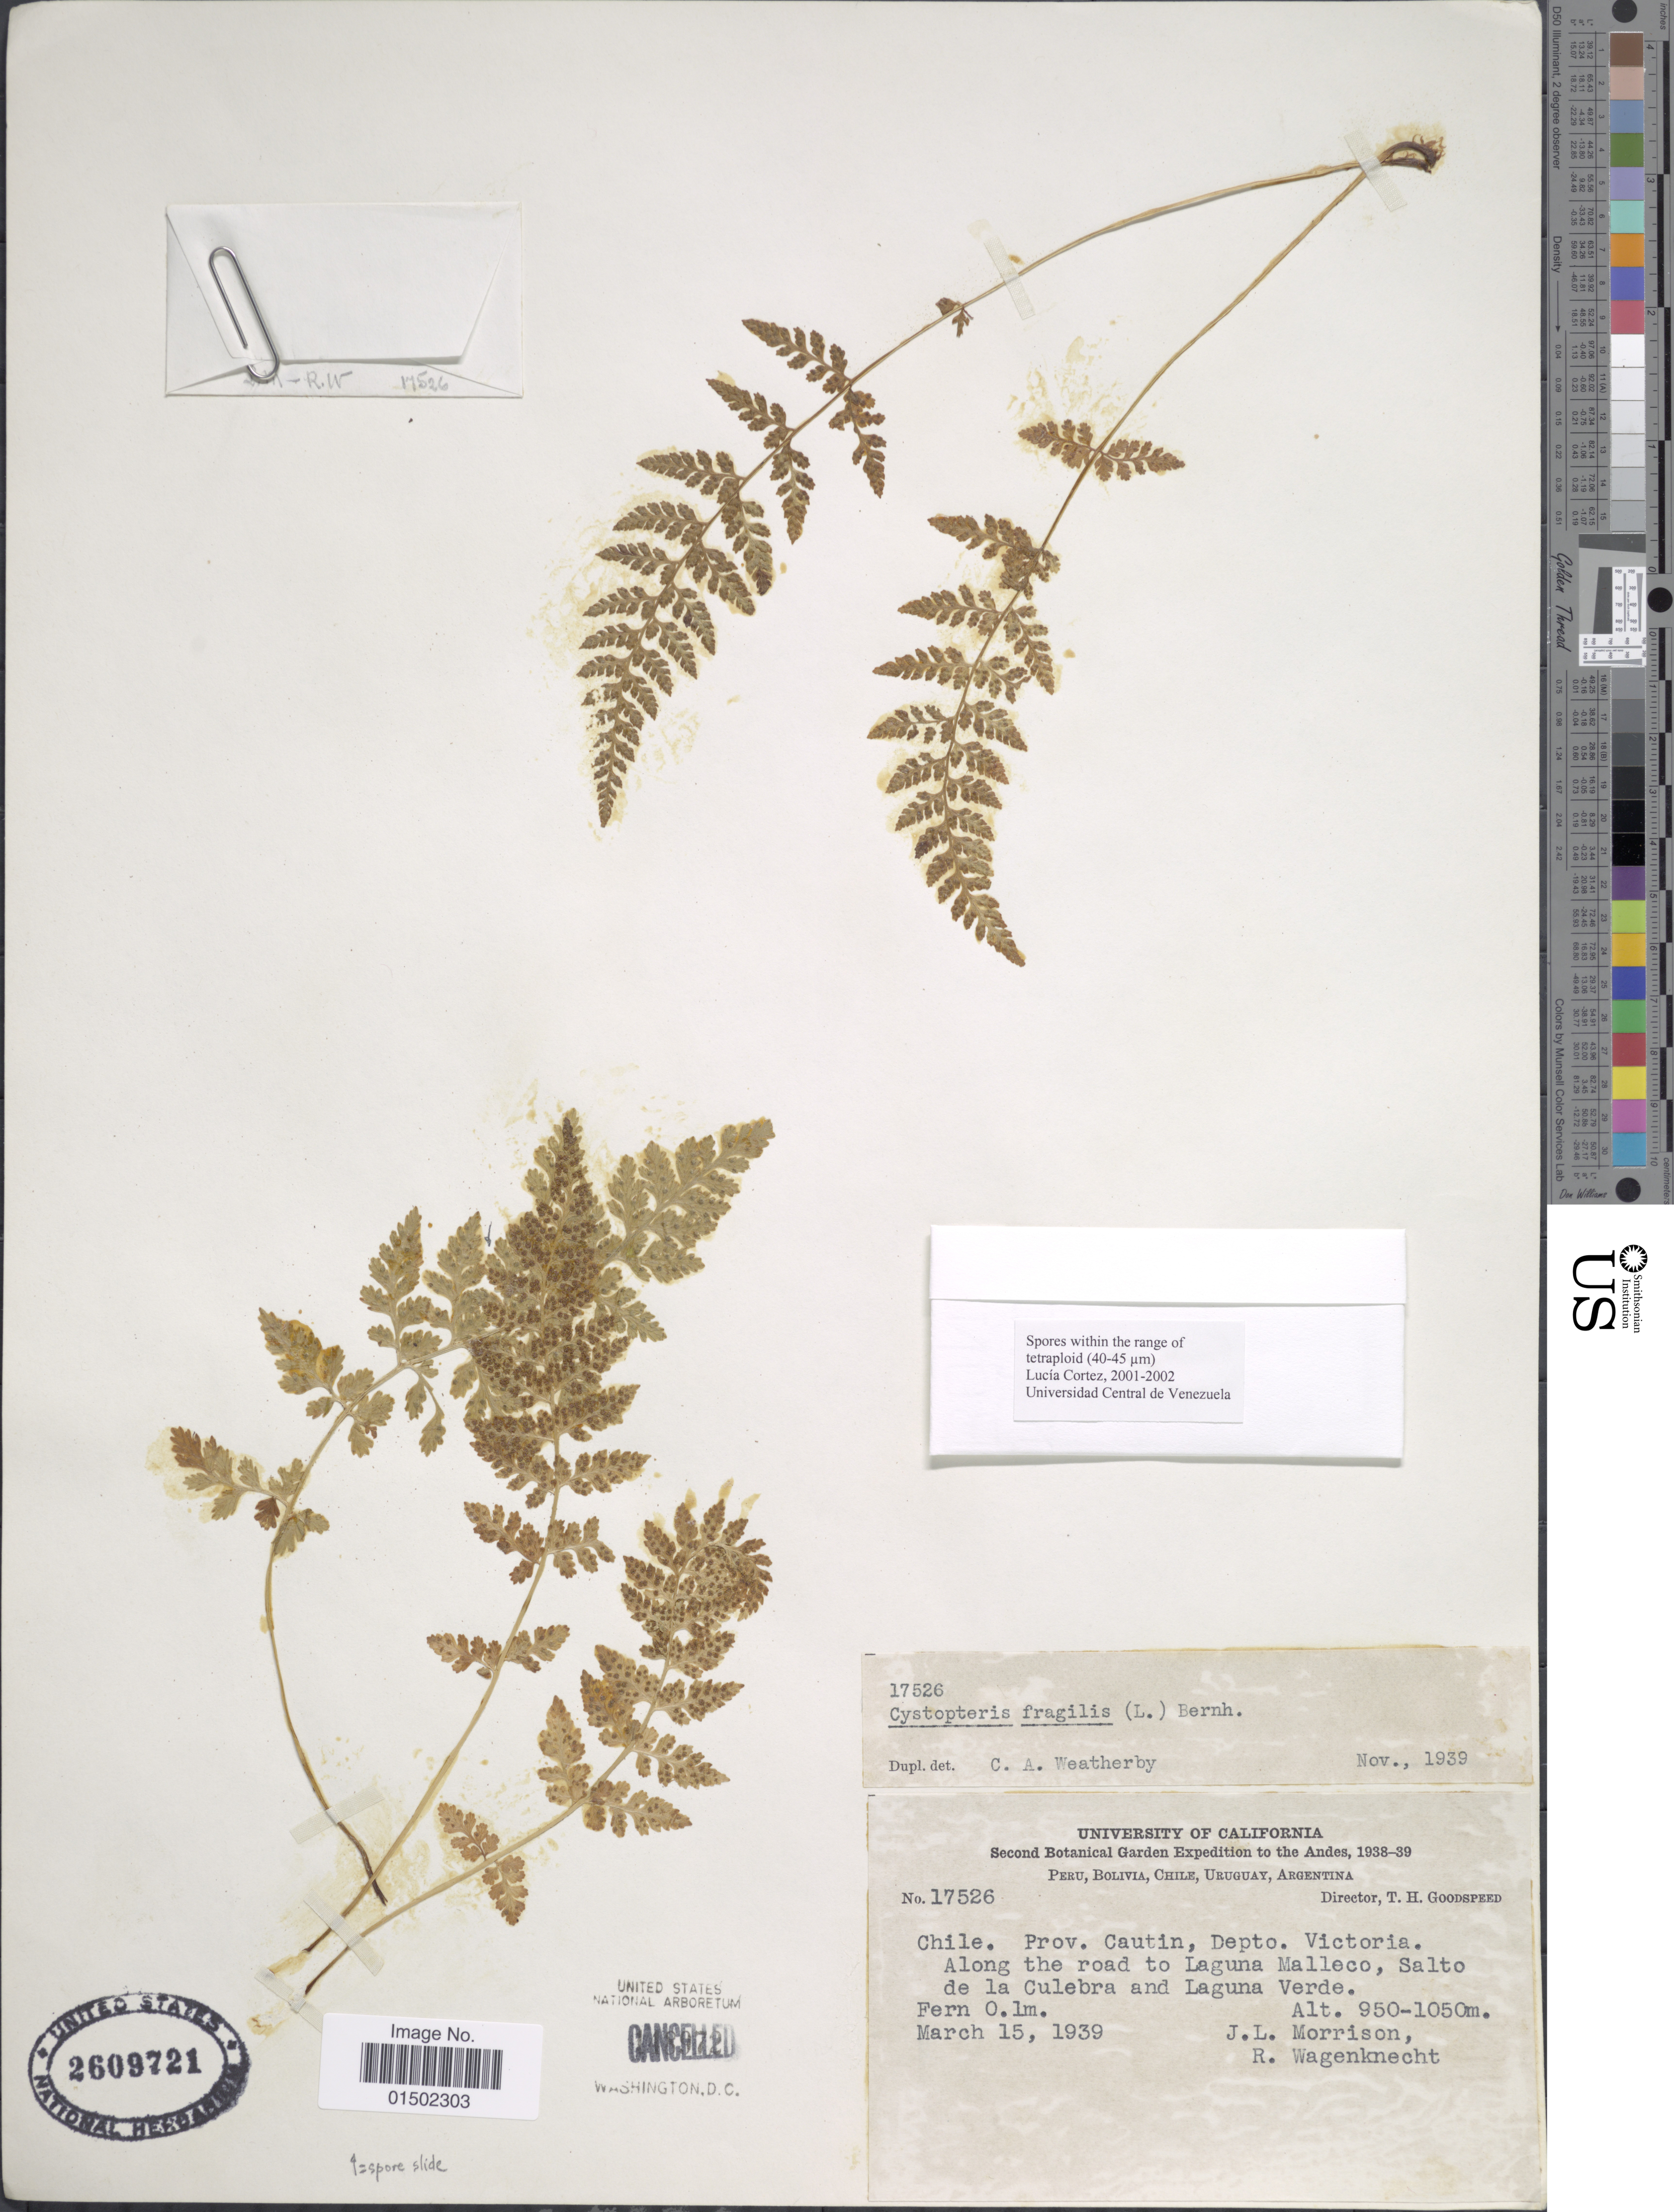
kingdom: Plantae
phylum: Tracheophyta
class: Polypodiopsida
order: Polypodiales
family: Cystopteridaceae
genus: Cystopteris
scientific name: Cystopteris fragilis var. apiiformis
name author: (Gand.) C. Chr.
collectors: J. L. Morrison & R. Wagenknecht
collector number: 17526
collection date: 1939-03-15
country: Chile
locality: Andes. Cautin. Victoria. Along the road to Laguna Malleco, Salto de la Culebra and Laguna Verde. Fern O. 1m.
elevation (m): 950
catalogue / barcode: US 2609721